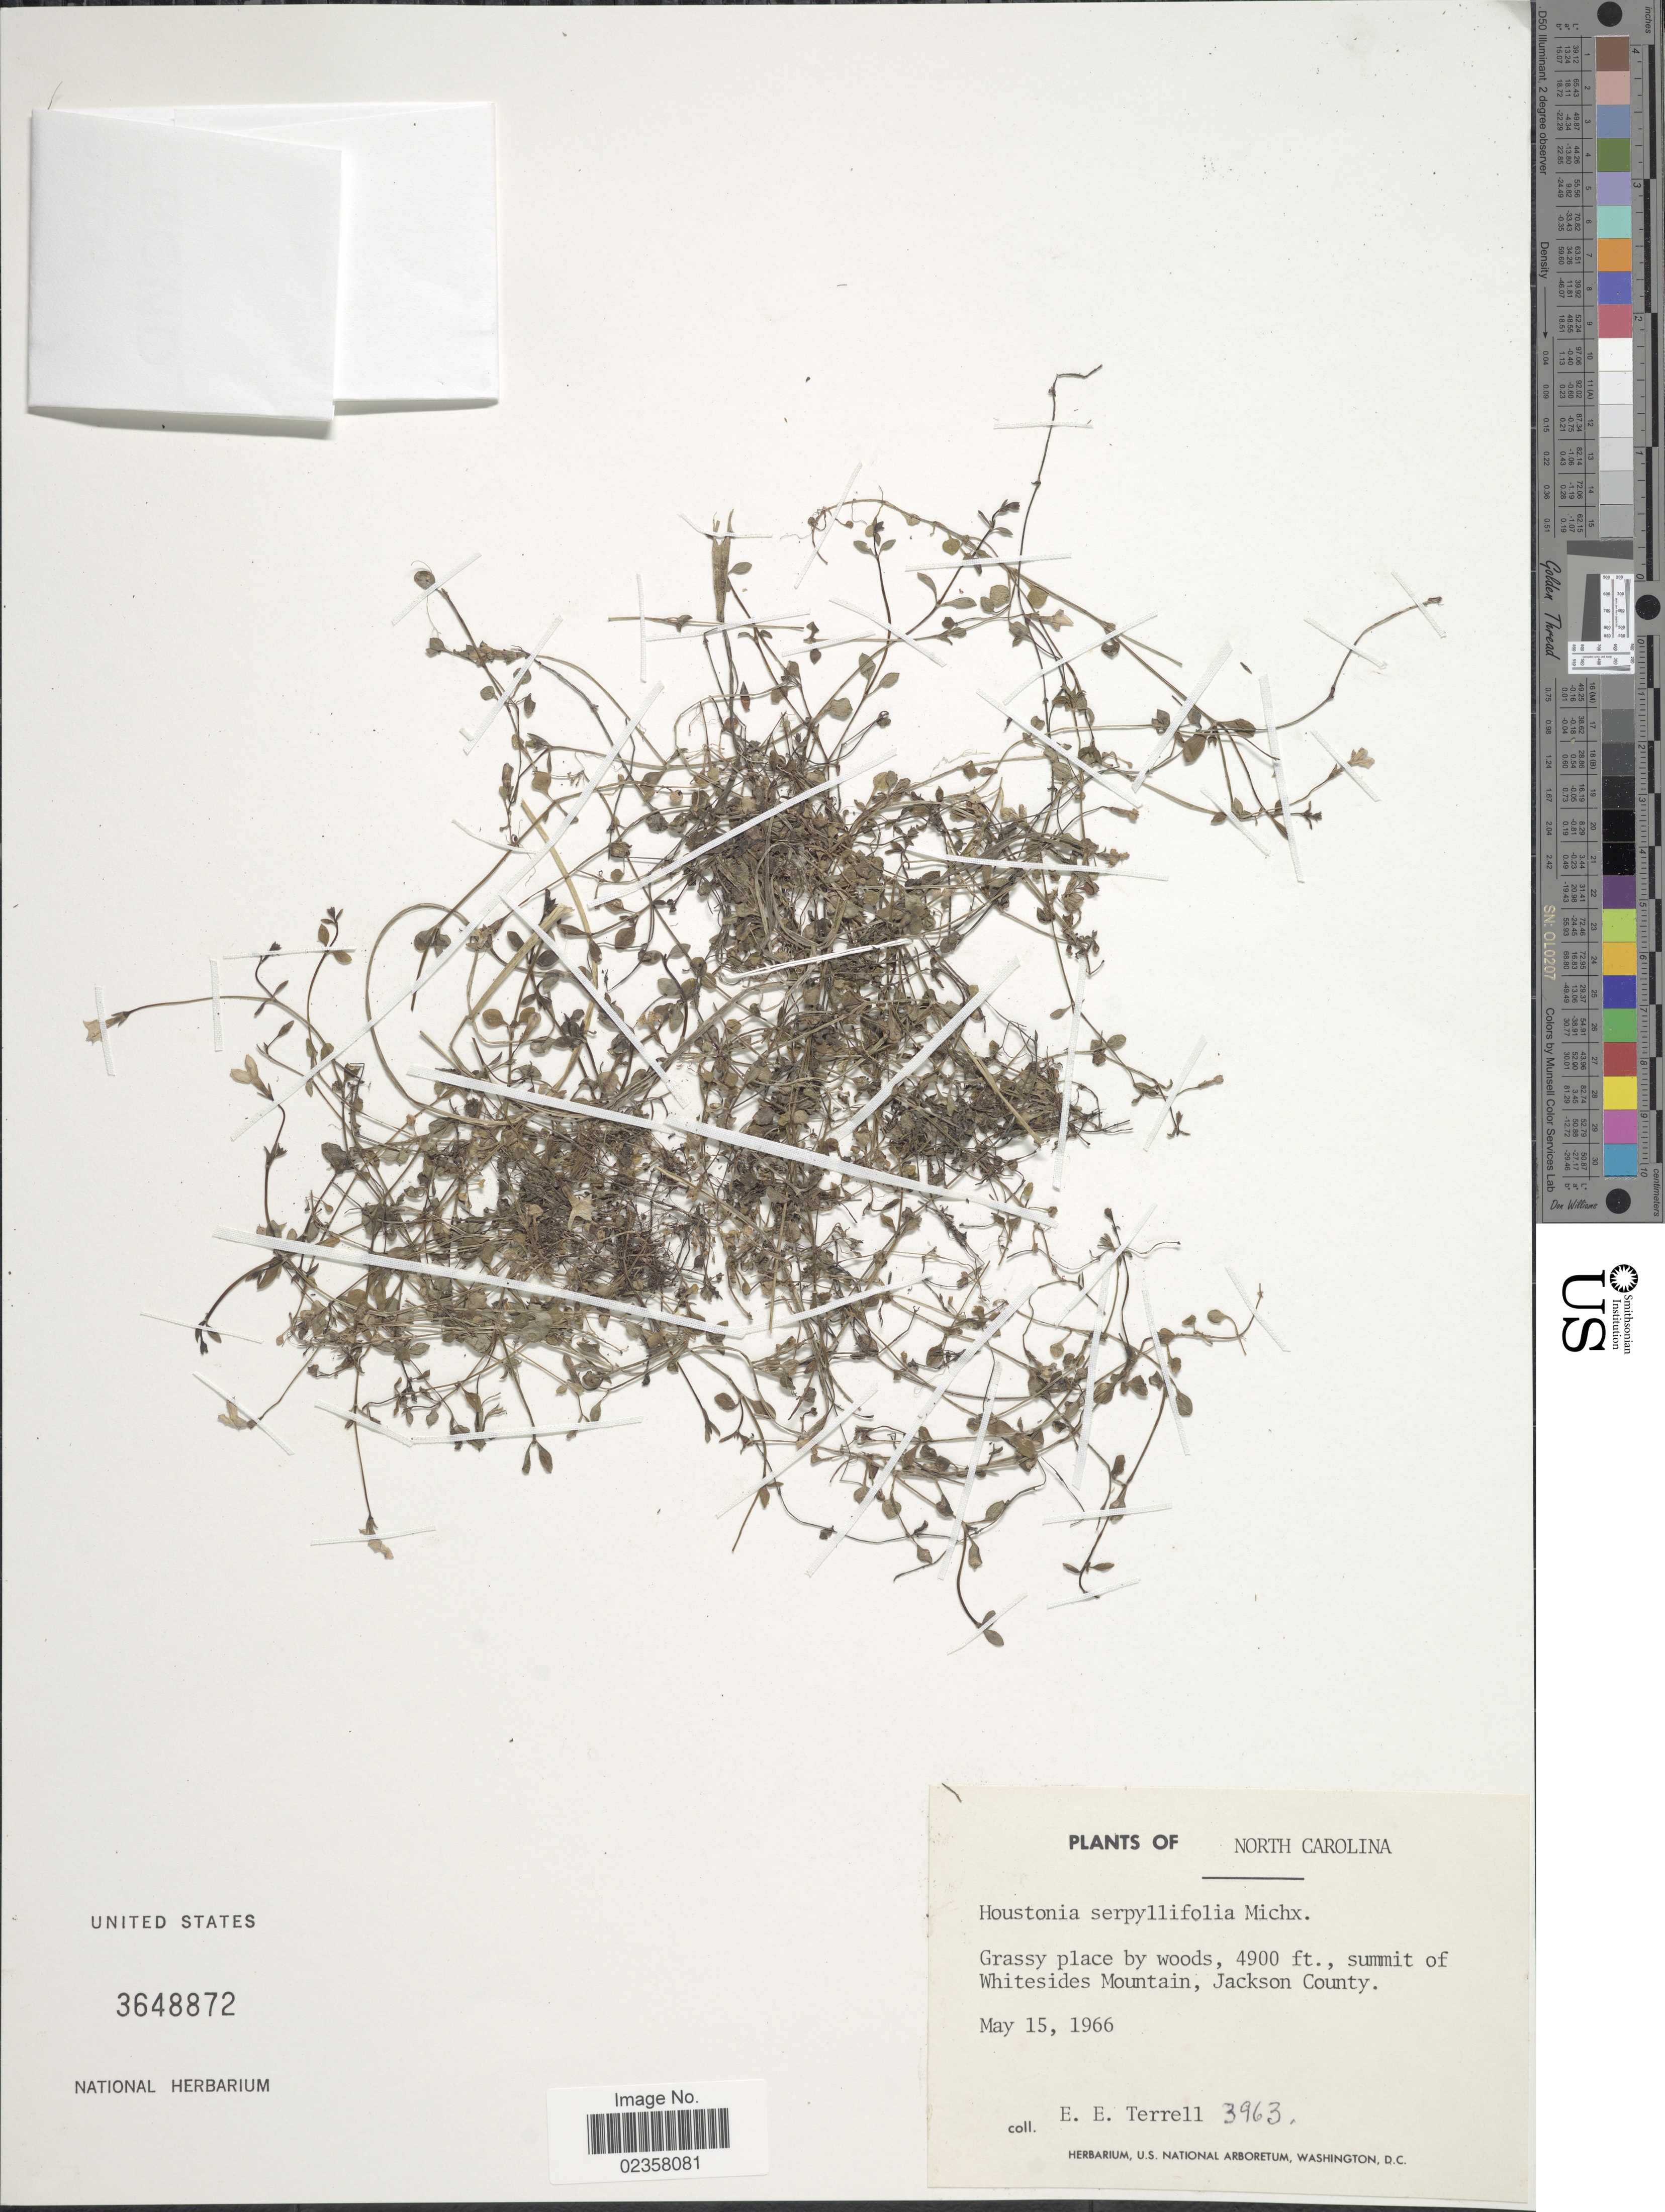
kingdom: Plantae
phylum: Tracheophyta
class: Magnoliopsida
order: Gentianales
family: Rubiaceae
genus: Houstonia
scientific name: Houstonia serpyllifolia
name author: Michx.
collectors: E. E. Terrell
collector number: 3963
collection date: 1966-05-15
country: United States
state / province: North Carolina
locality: Grassy place of woods, summit of Whiteside Mountain, Jackson County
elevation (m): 1494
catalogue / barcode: US 3648872